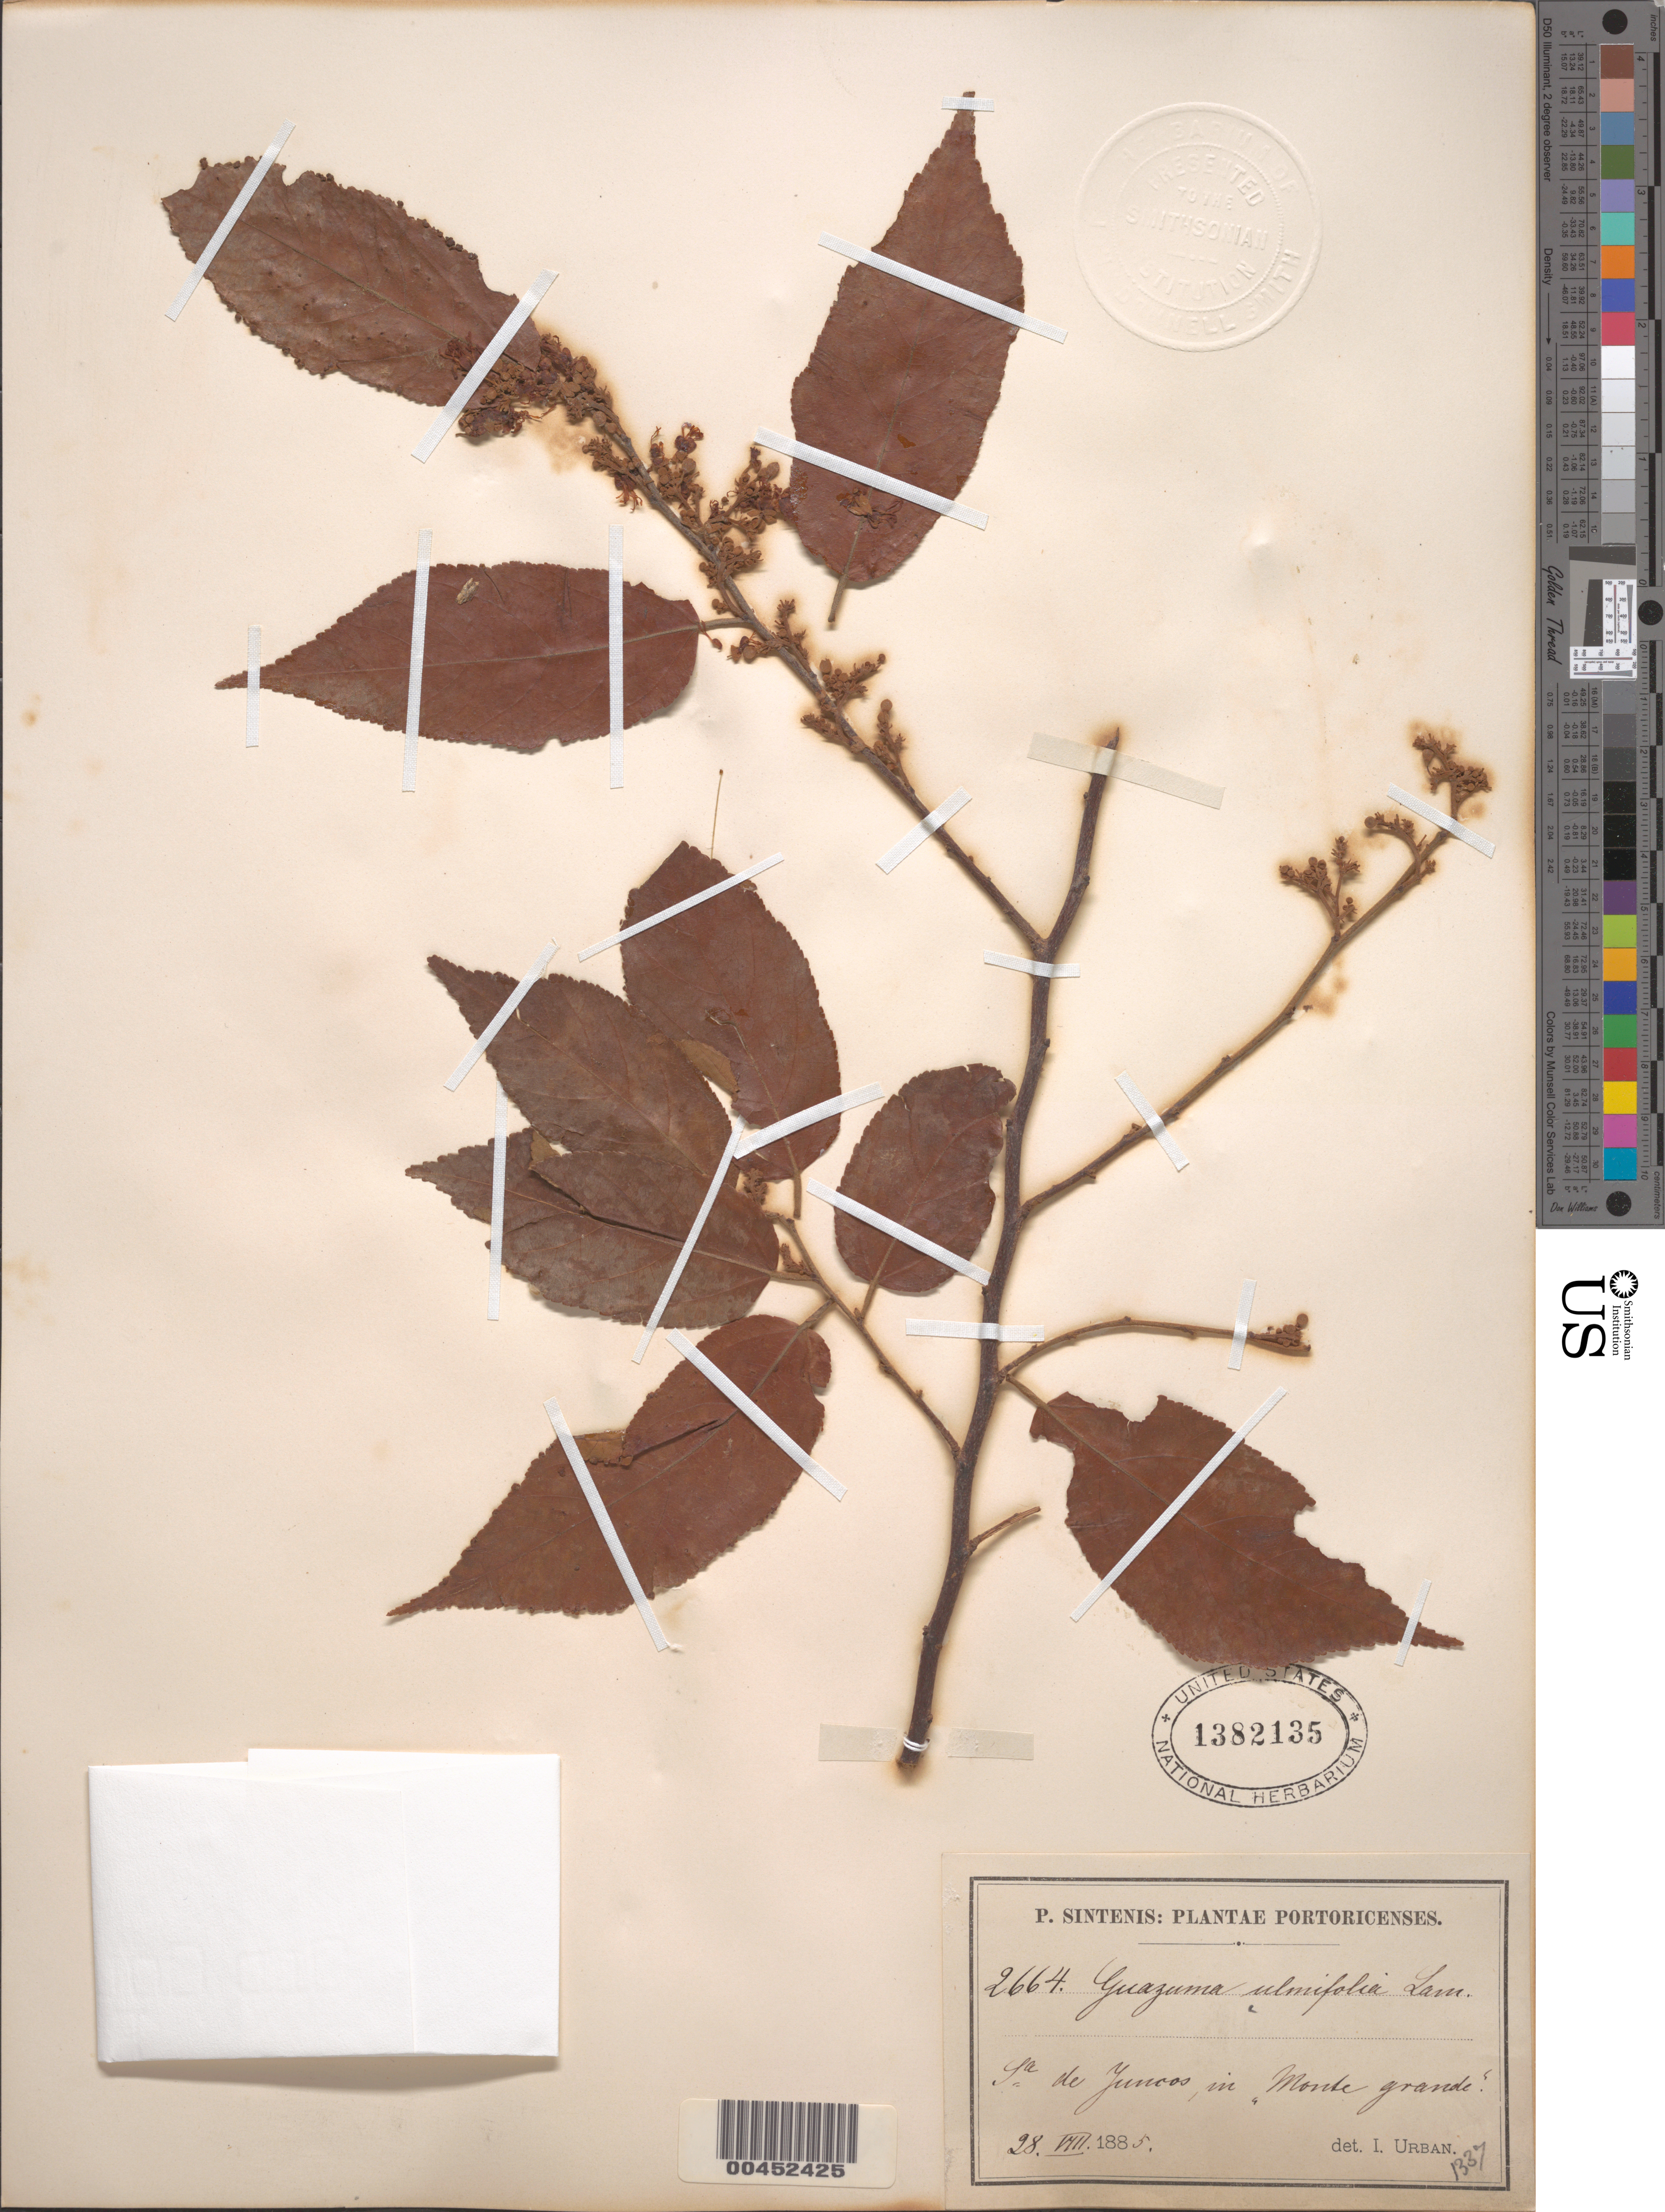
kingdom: Plantae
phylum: Tracheophyta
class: Magnoliopsida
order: Malvales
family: Malvaceae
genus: Guazuma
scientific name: Guazuma ulmifolia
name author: Lam.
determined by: Dorr, L. J., (BOT), Smithsonian Institution - National Museum of Natural History (UNITED STATES)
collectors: P. Sintenis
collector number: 2664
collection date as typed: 28 Aug 1885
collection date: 1885-08-28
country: Puerto Rico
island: Greater Antilles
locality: Sa. de Juncos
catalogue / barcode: US 1382135